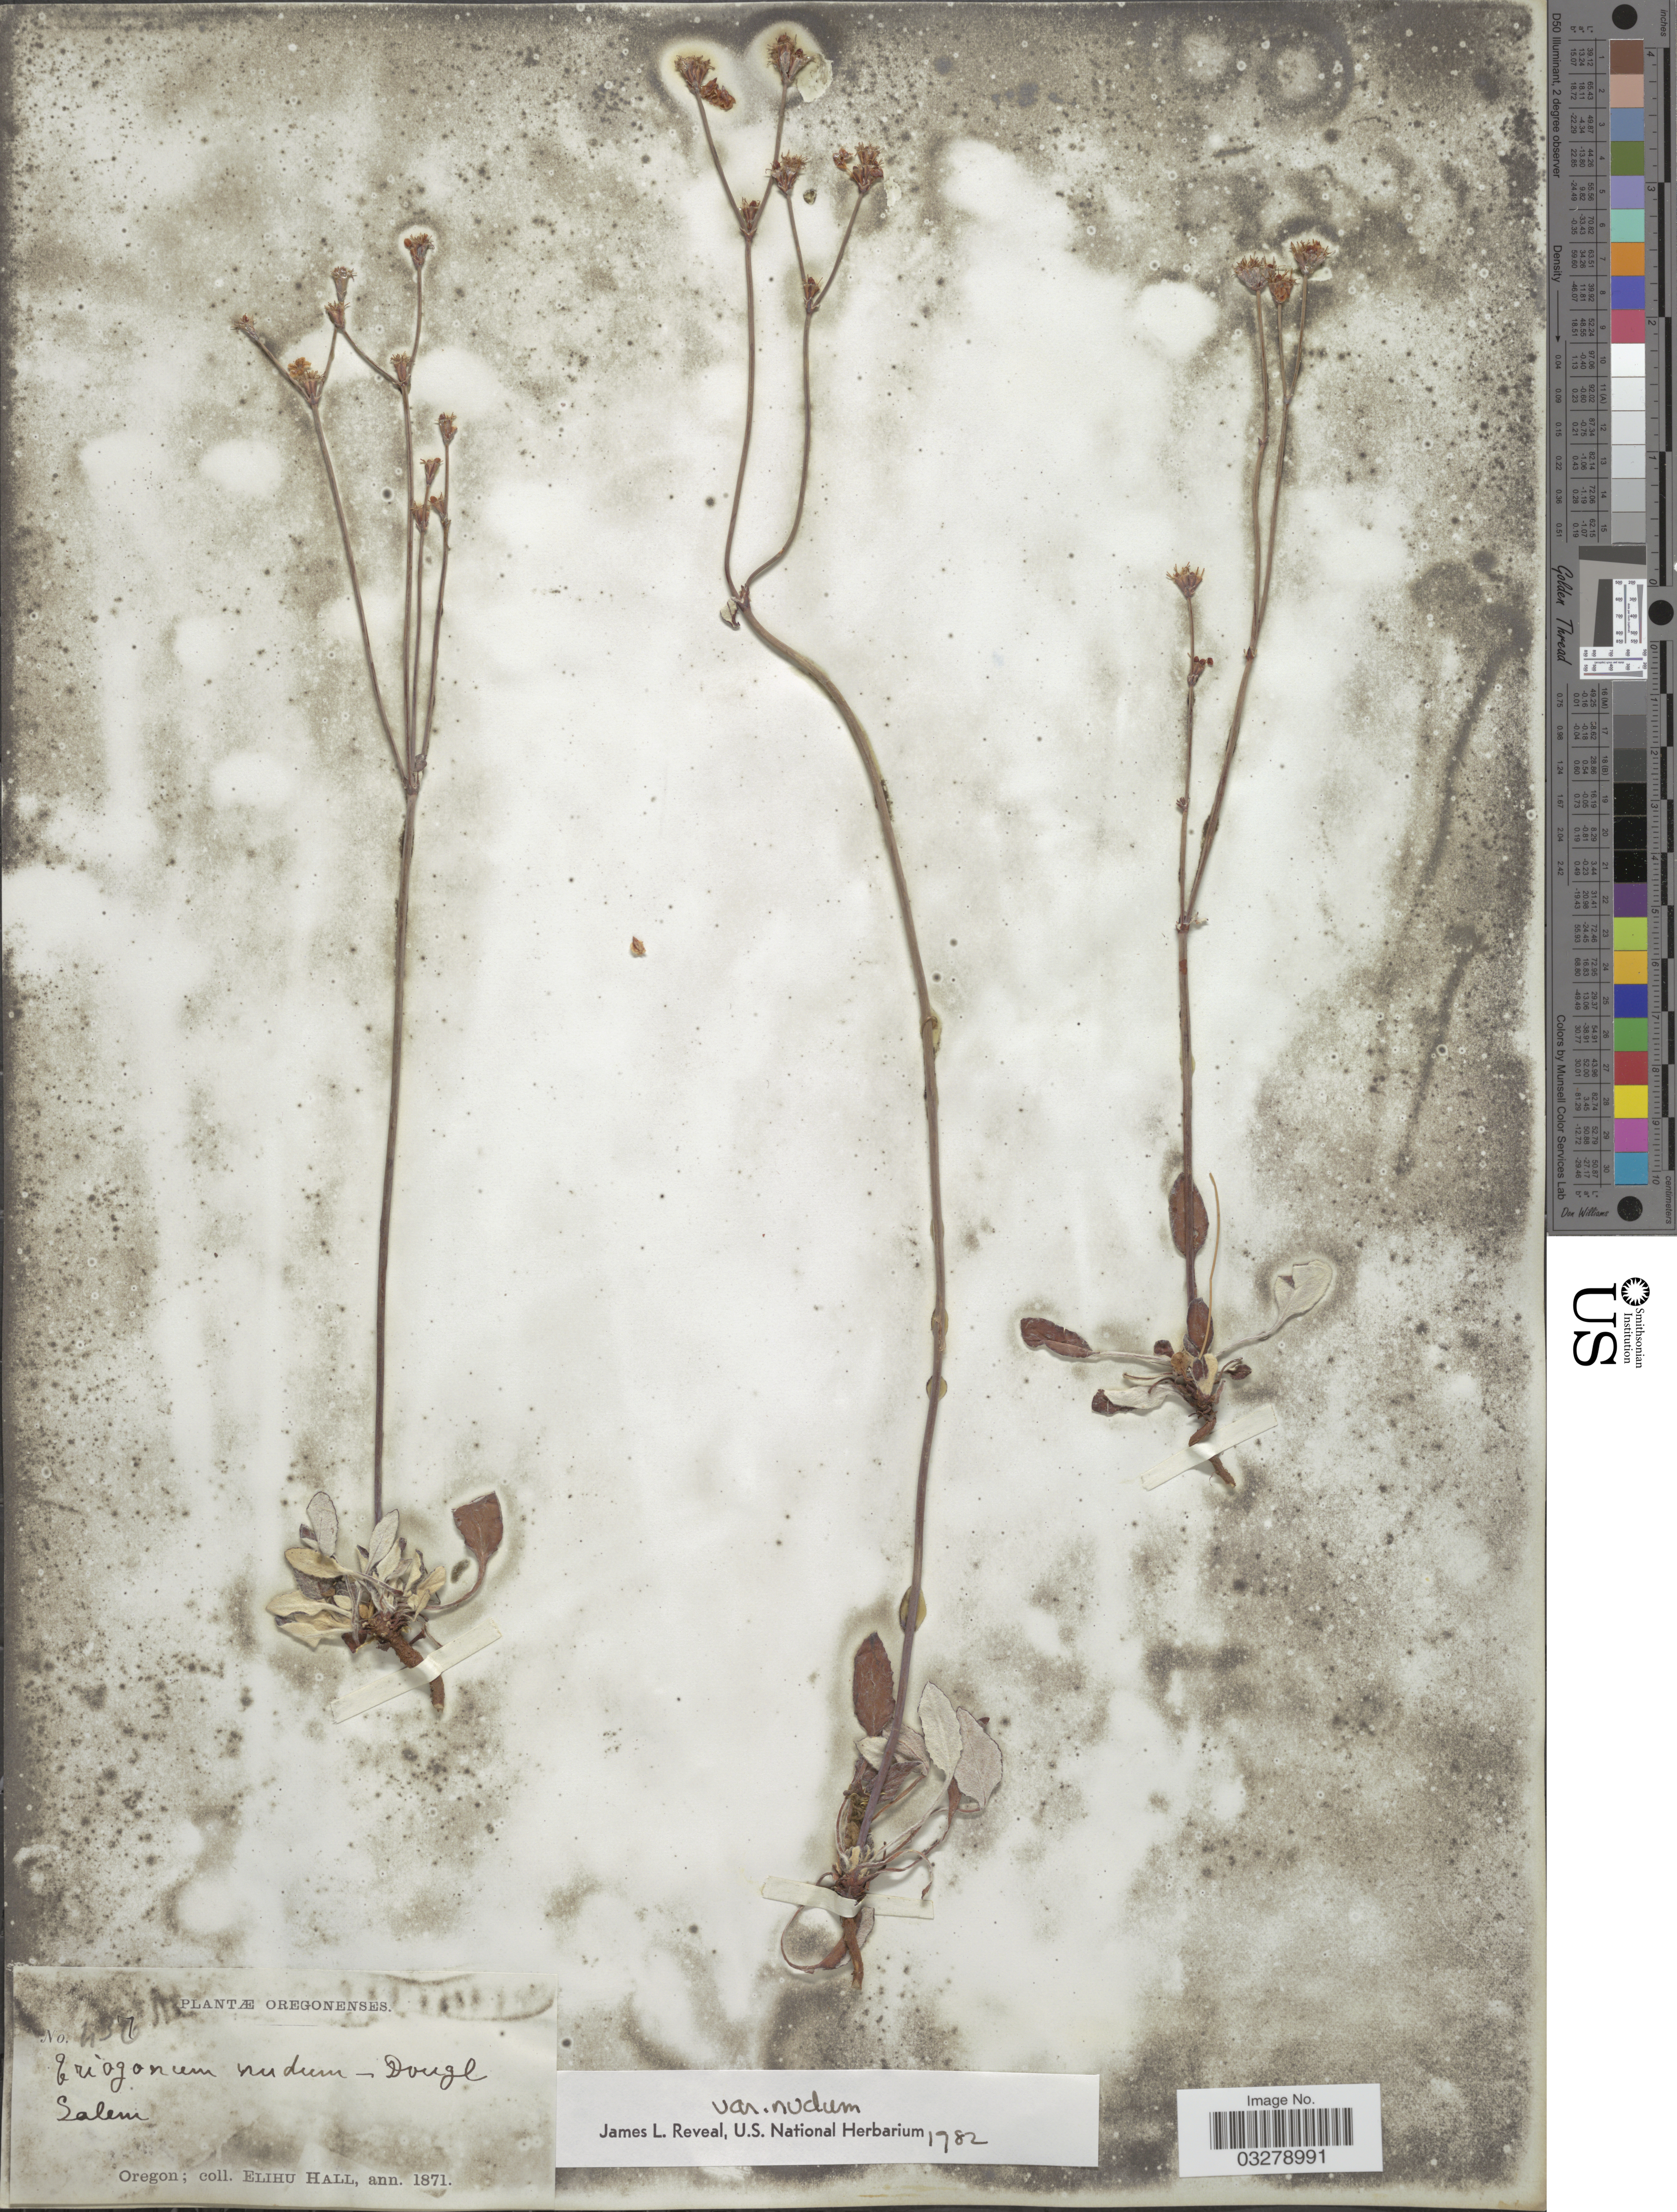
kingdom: Plantae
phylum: Tracheophyta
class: Magnoliopsida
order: Caryophyllales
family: Polygonaceae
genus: Eriogonum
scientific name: Eriogonum nudum var. nudum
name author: Douglas ex Benth.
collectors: E. Hall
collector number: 437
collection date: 1871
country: United States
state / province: Oregon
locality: Salem.